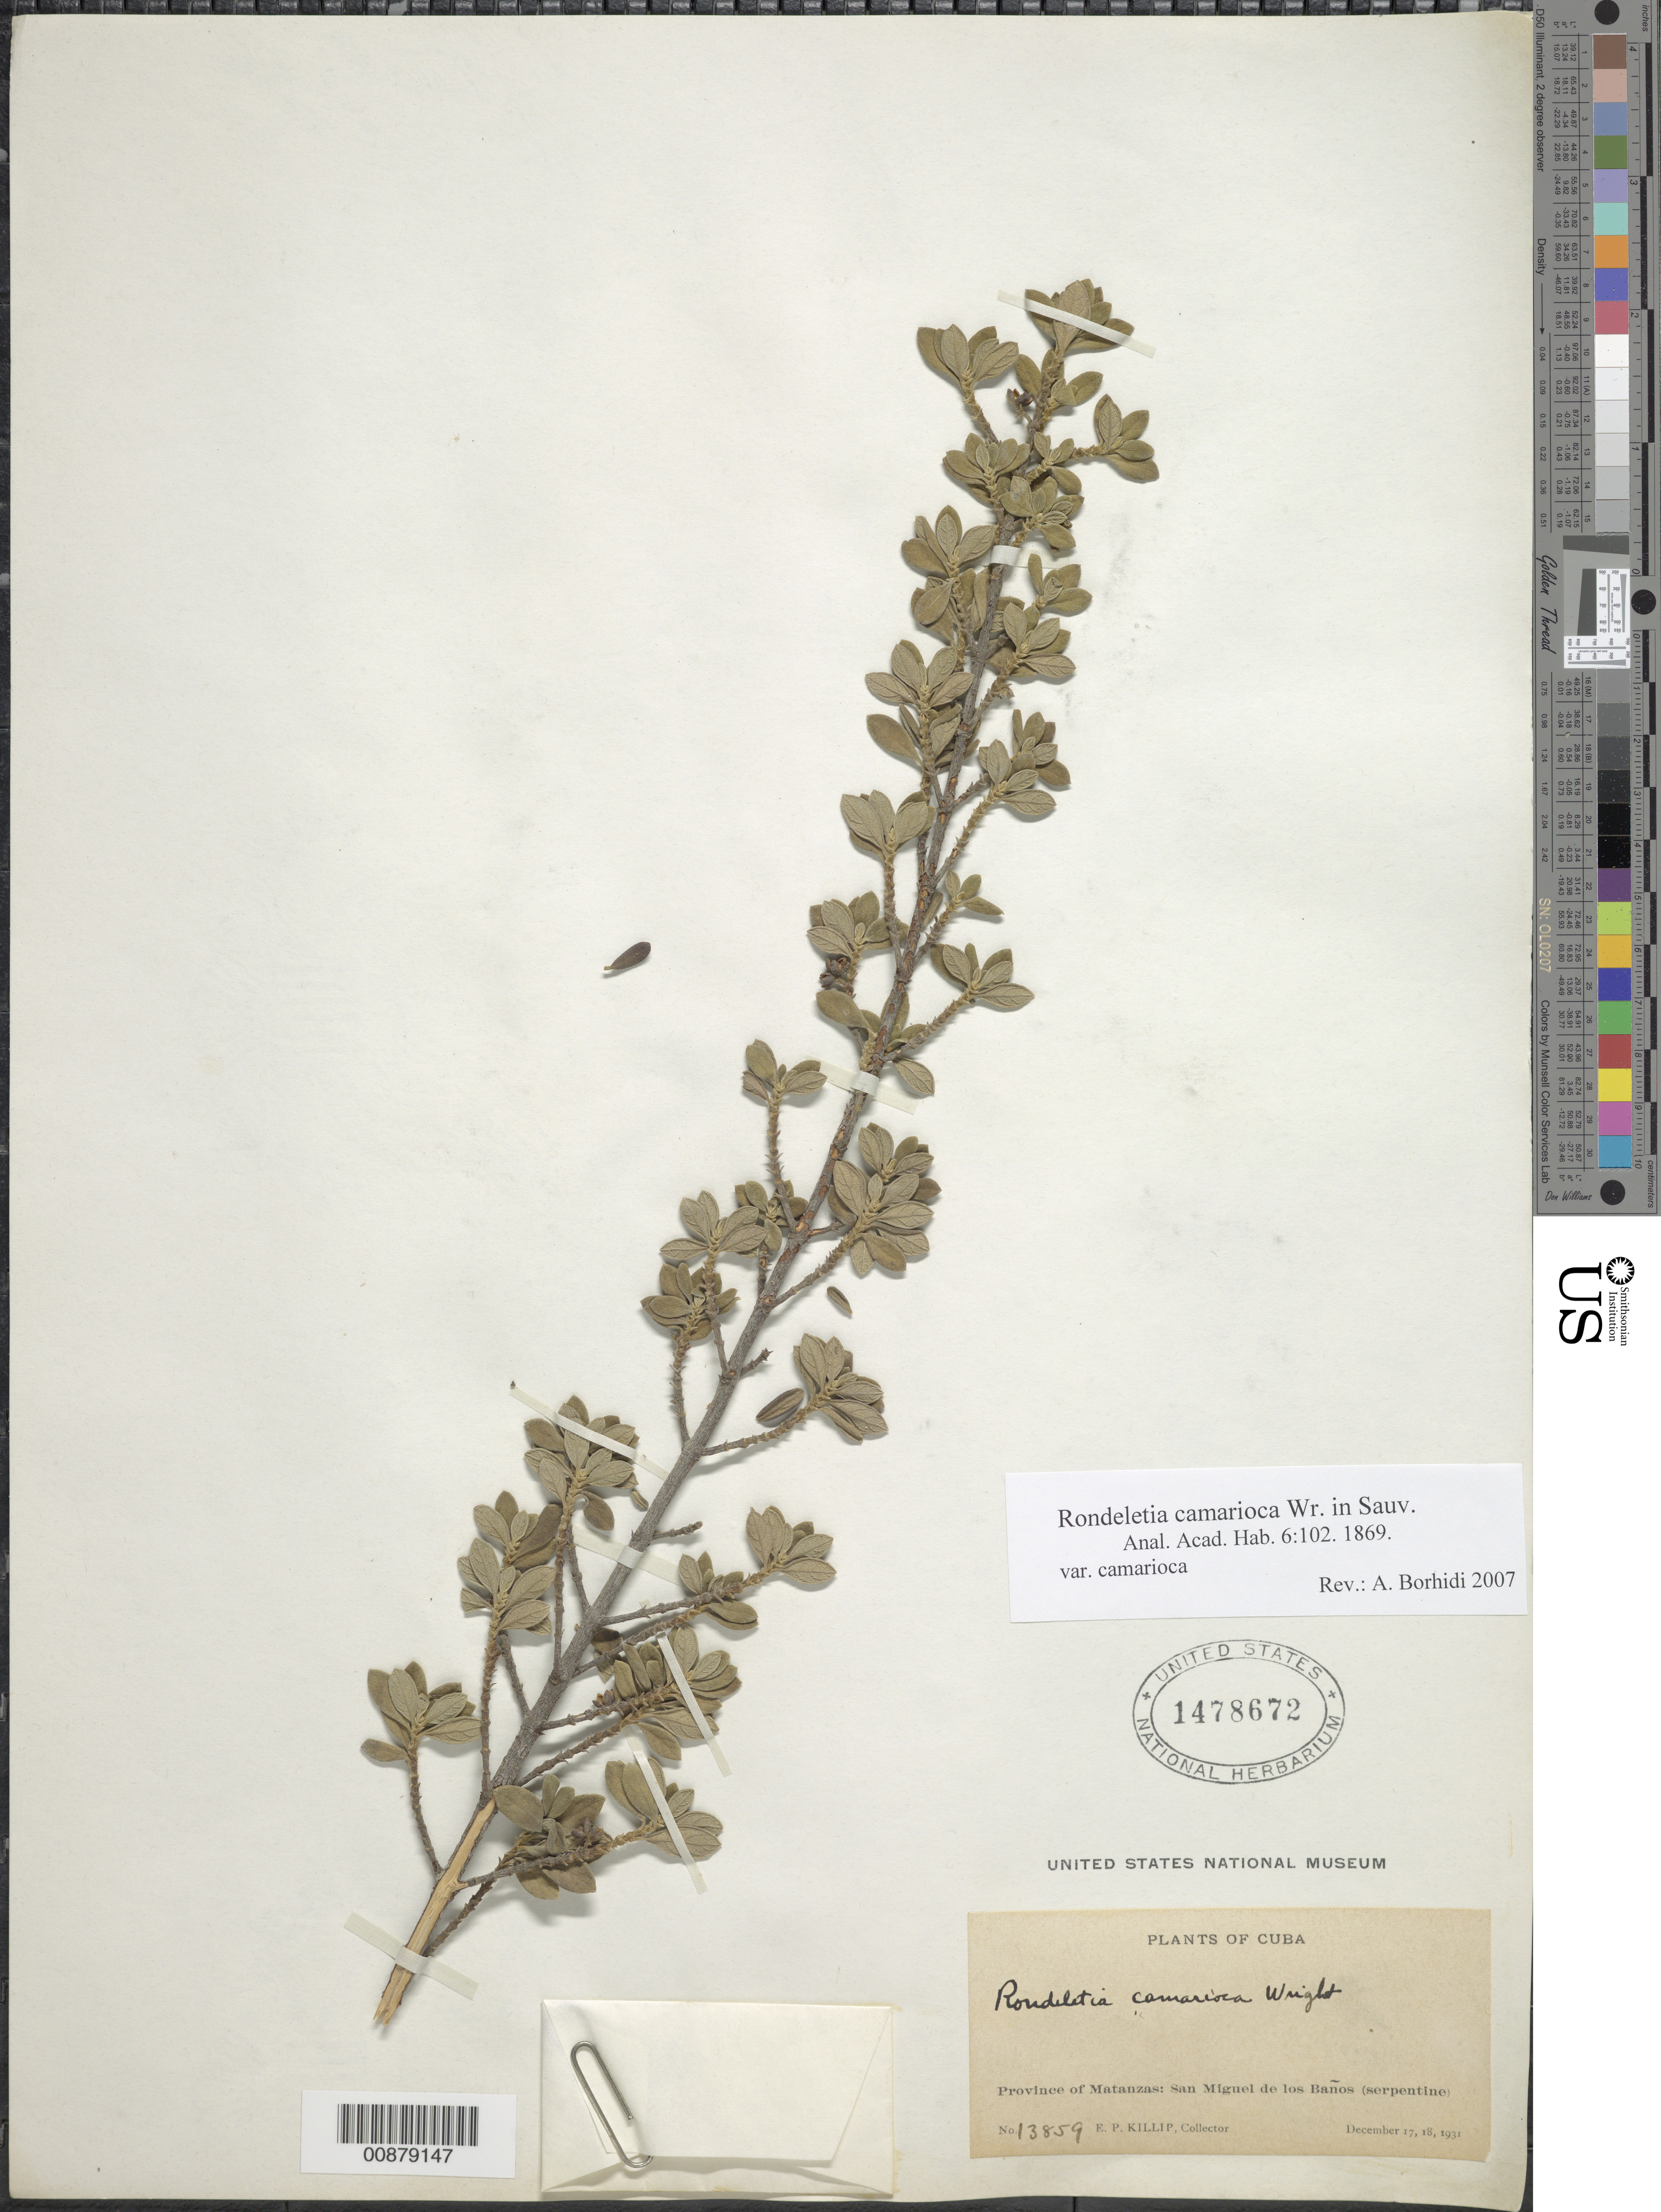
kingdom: Plantae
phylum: Tracheophyta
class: Magnoliopsida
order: Gentianales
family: Rubiaceae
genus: Rondeletia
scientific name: Rondeletia camarioca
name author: C. Wright in Sauvalle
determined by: Borhidi, Attila L.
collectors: E. P. Killip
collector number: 13859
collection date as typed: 17 Dec 1931 to 18 Dec 1931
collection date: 1931-12-17/1931-12-18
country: Cuba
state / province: Matanzas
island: Cuba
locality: San Miguel de los Baños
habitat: Serpentine.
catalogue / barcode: US 1478672